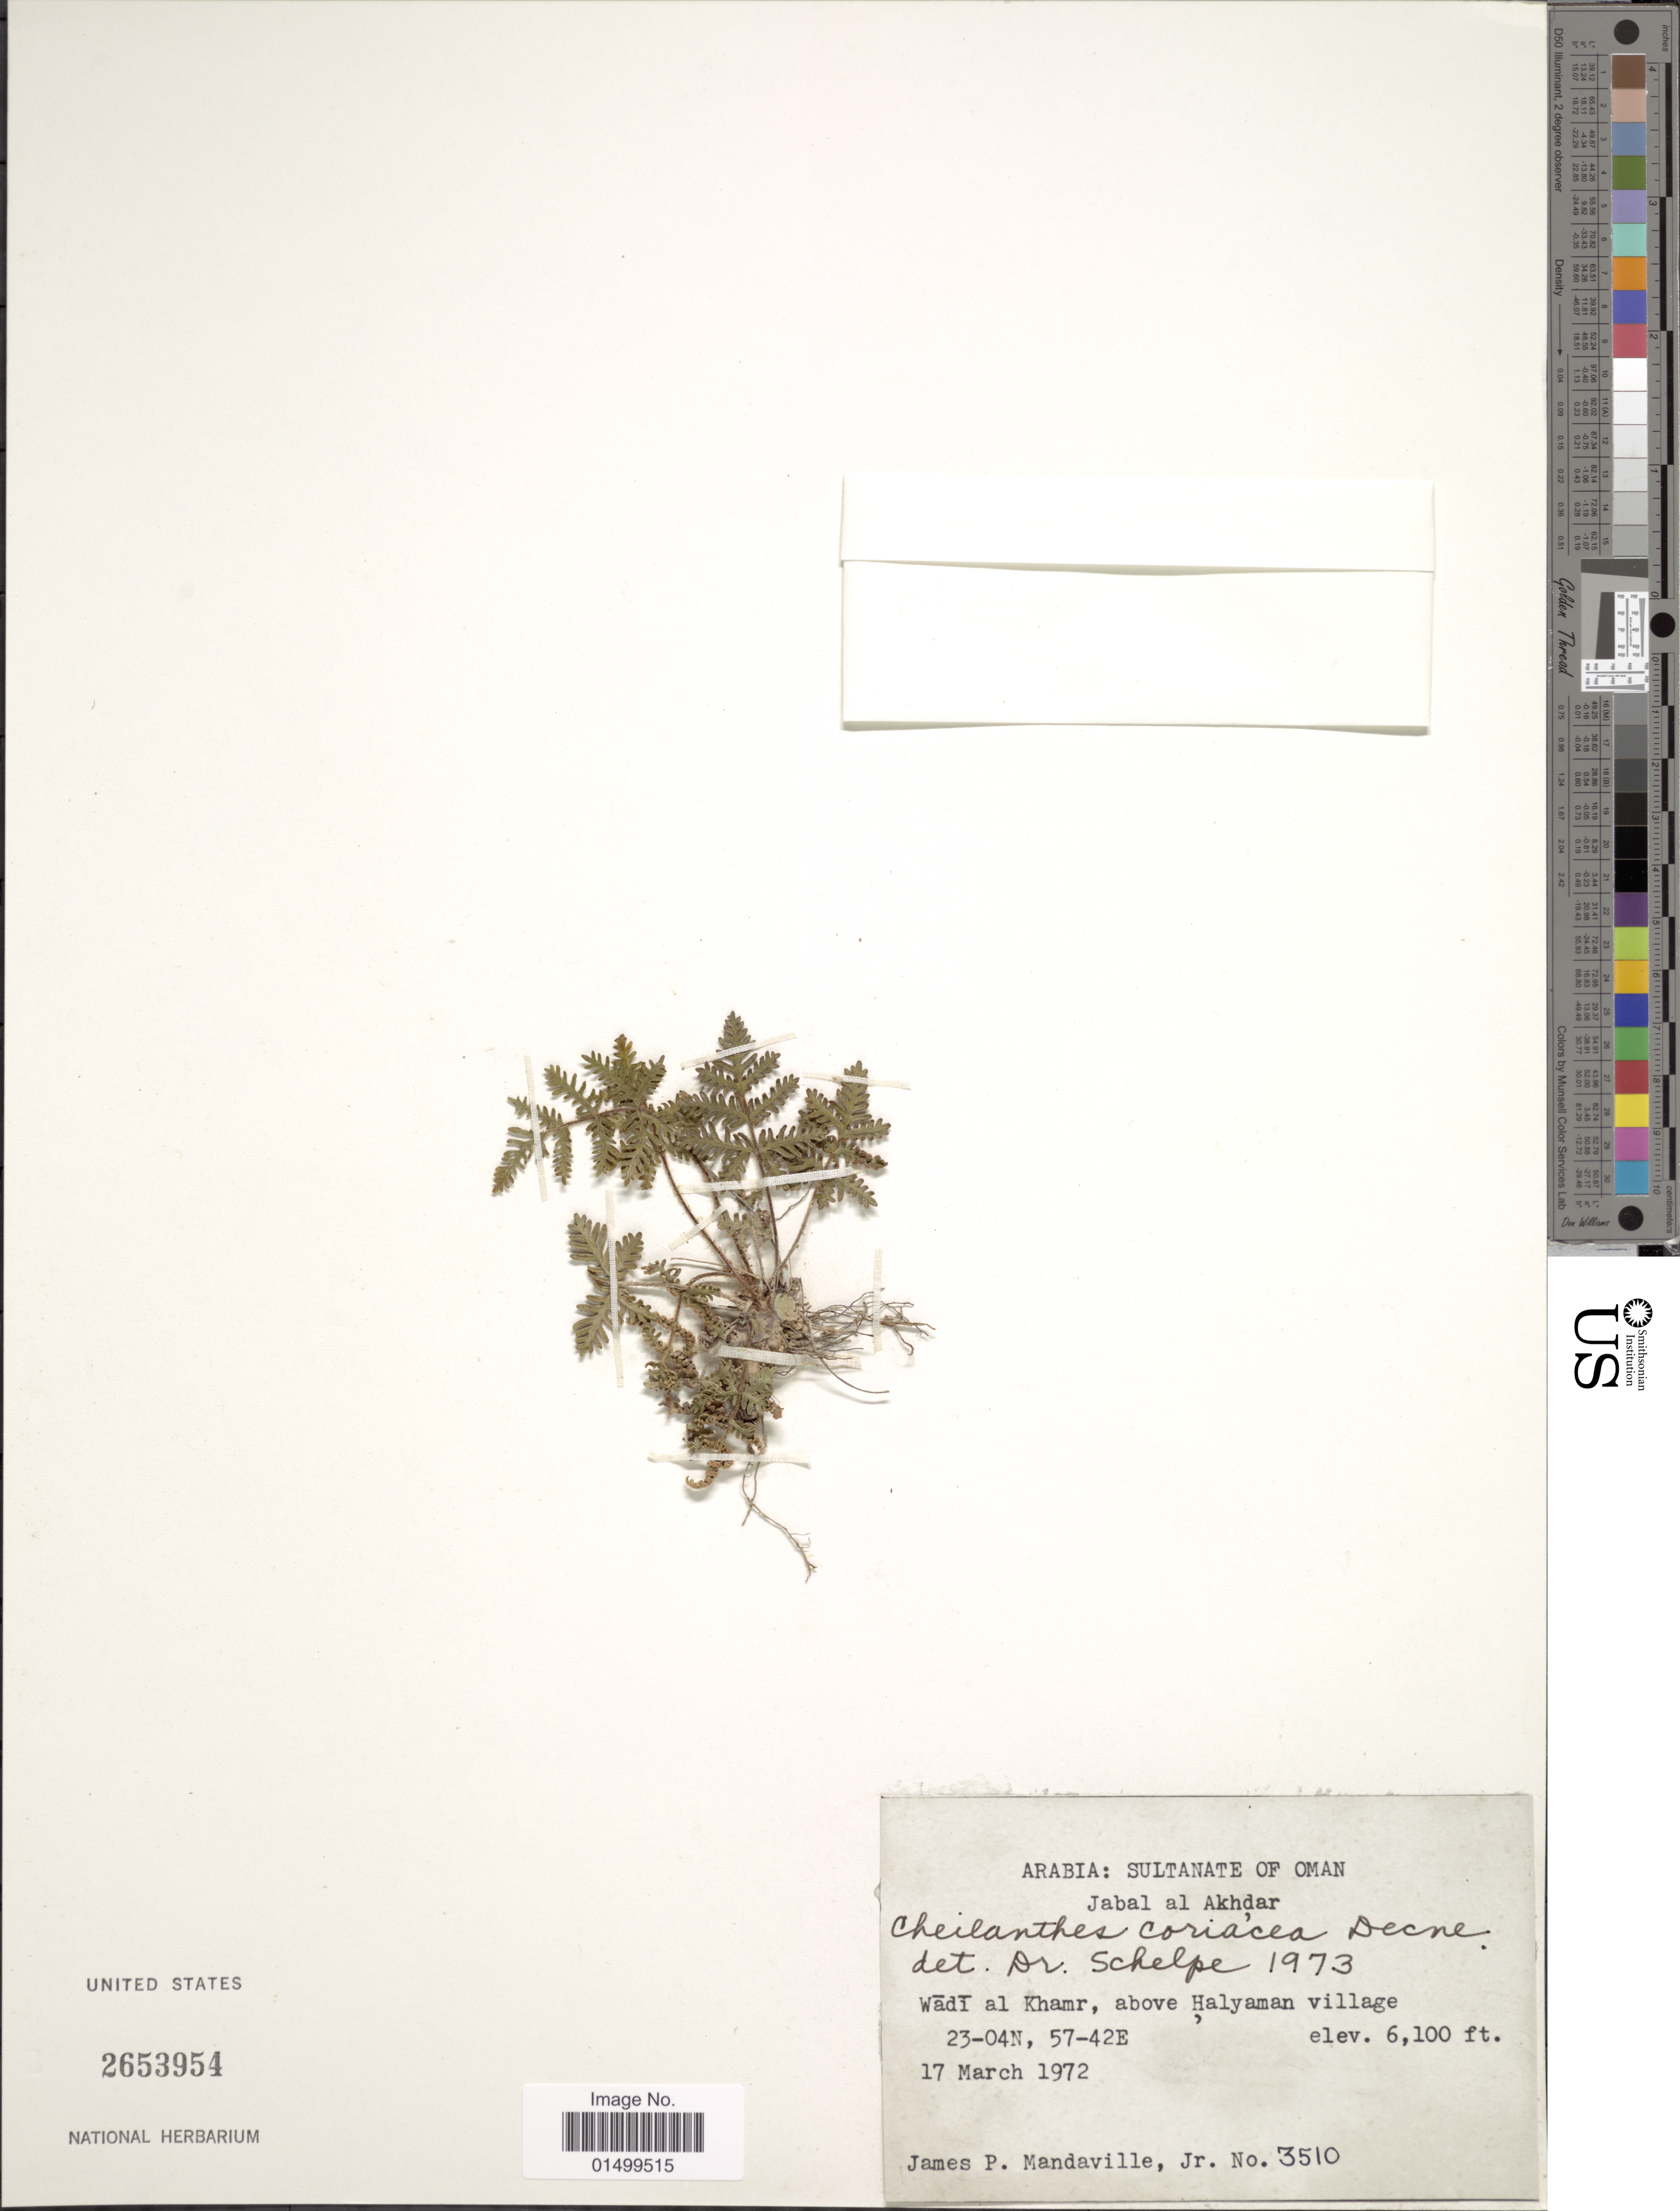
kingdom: Plantae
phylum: Tracheophyta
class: Polypodiopsida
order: Polypodiales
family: Pteridaceae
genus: Cheilanthes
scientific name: Cheilanthes coriacea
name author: Decne.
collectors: J. Mandaville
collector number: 3510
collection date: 1972-03-17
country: Oman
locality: Wadi al Khamr, above Halyaman village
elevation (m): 1859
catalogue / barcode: US 2653954